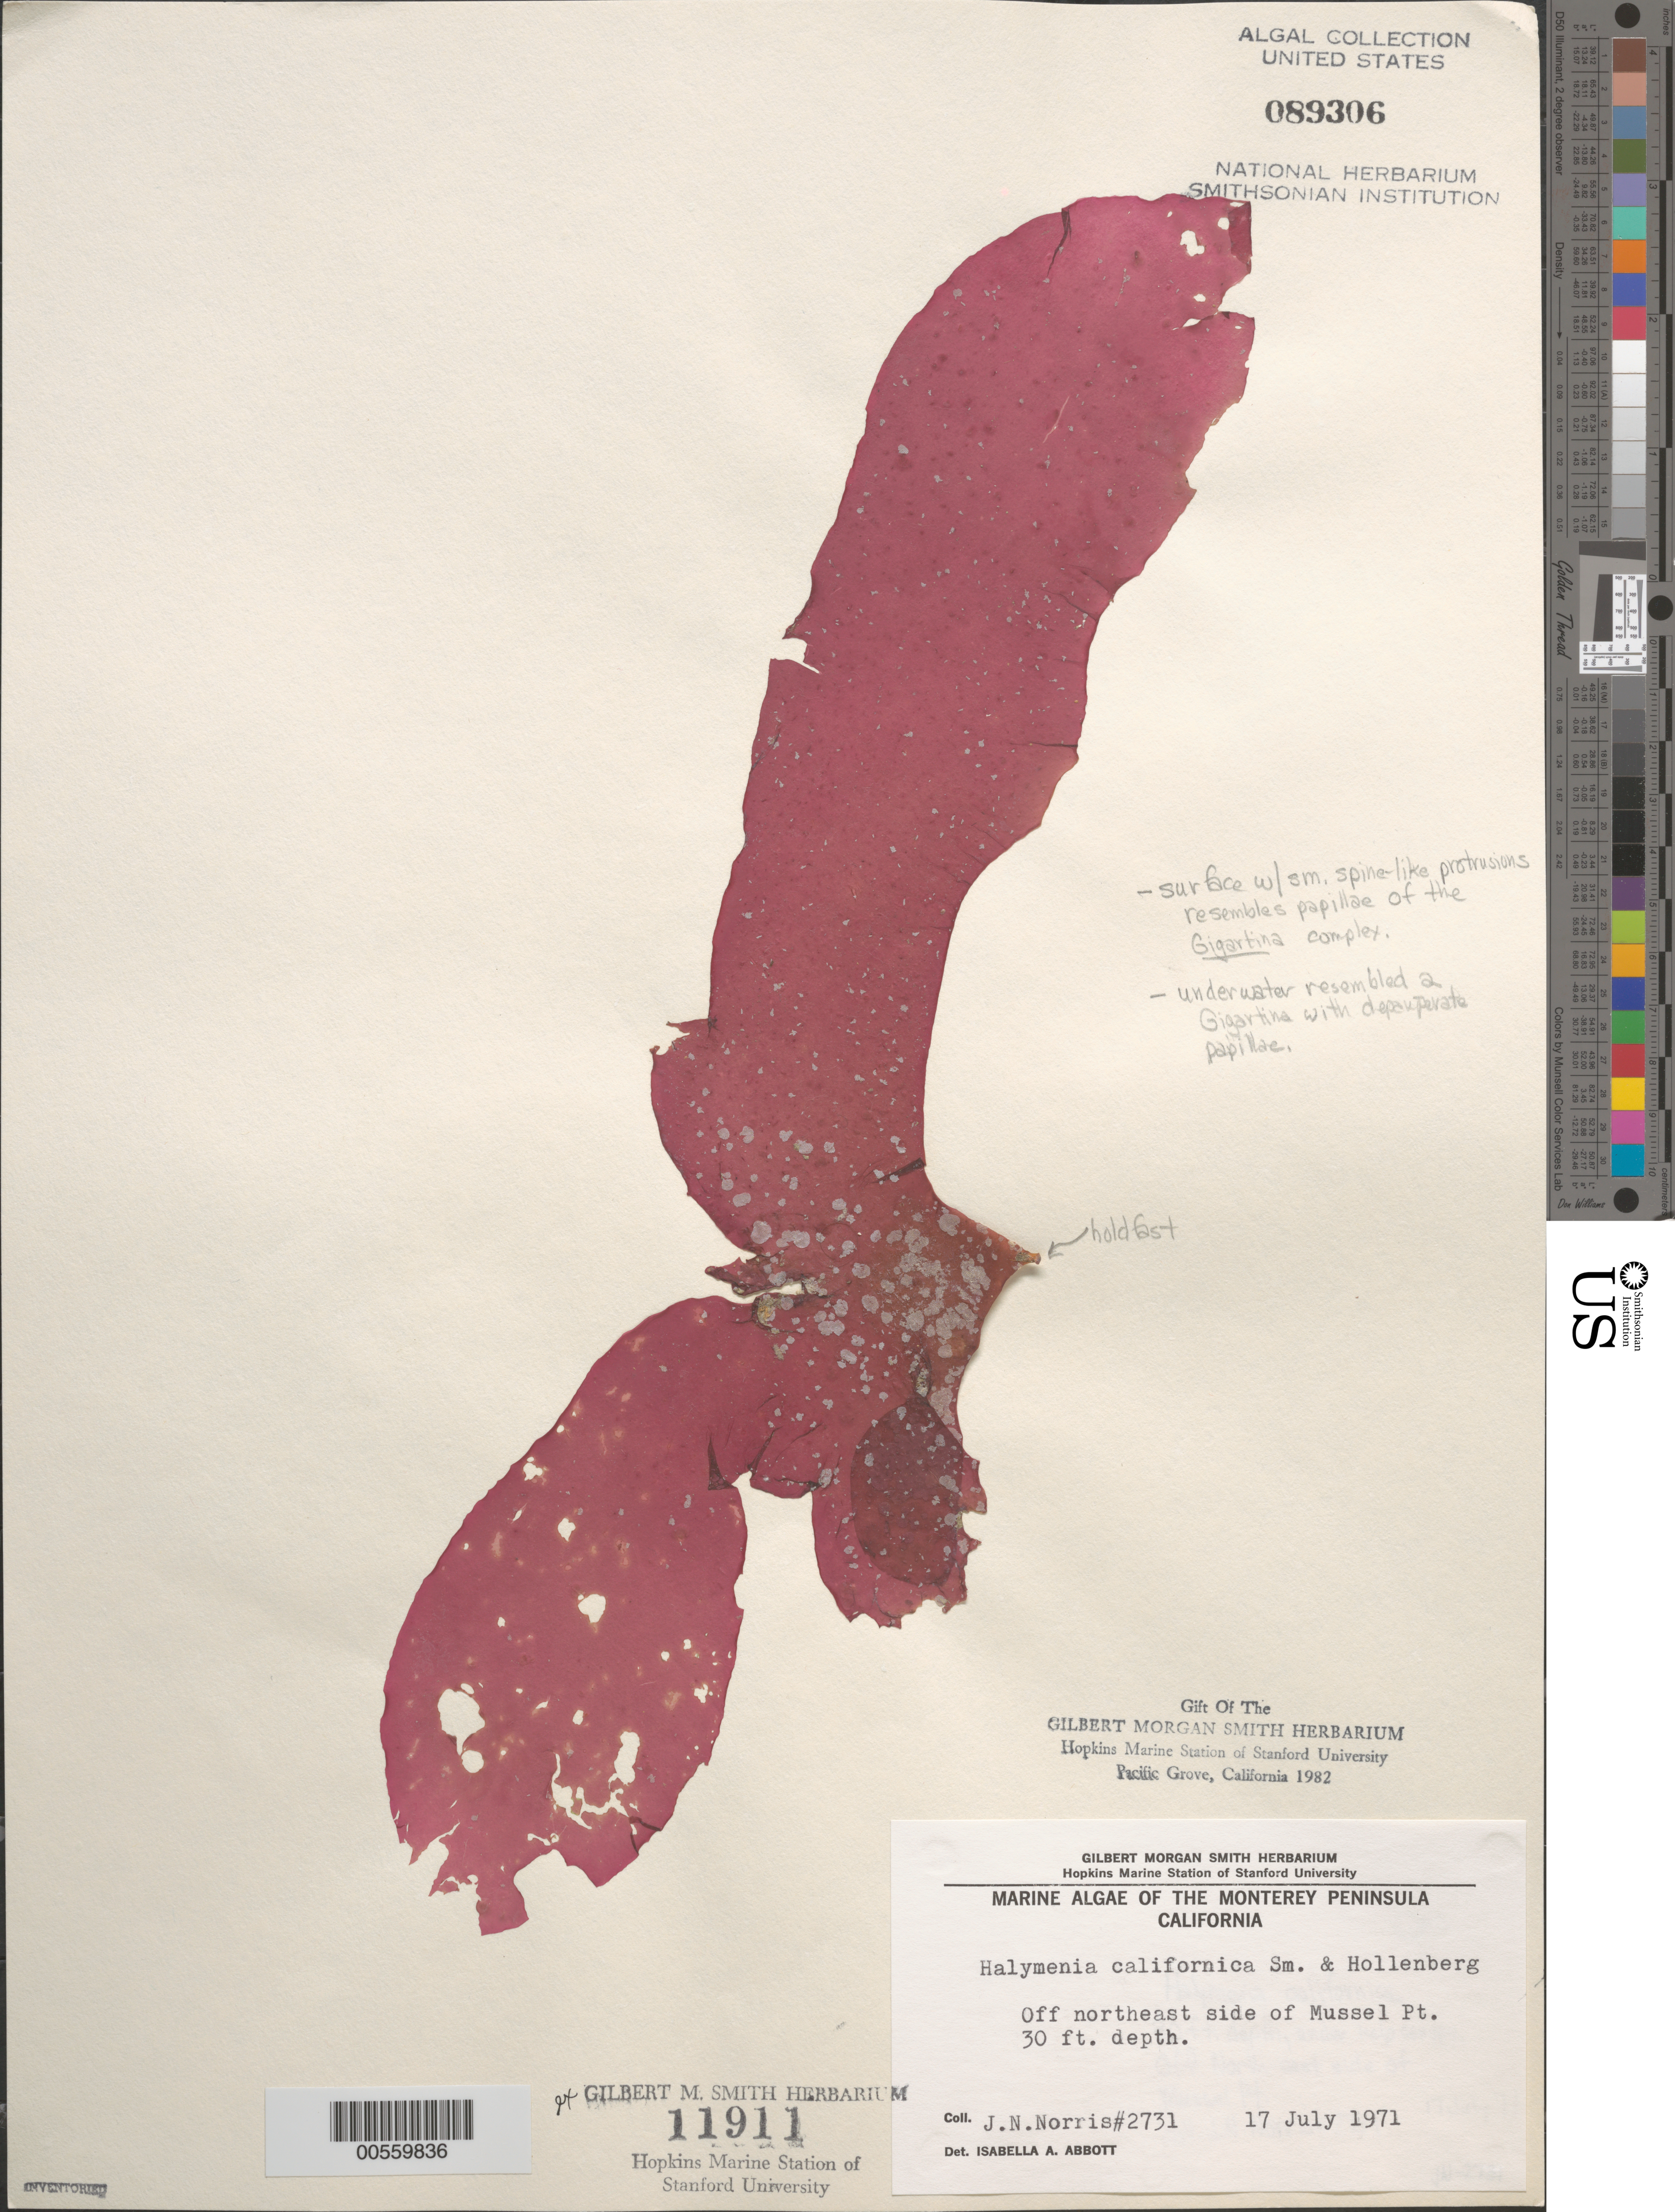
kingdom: Plantae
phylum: Rhodophyta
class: Florideophyceae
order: Halymeniales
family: Halymeniaceae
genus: Halymenia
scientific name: Halymenia californica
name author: G.M. Sm. & Hollenb.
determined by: Abbott, Isabella A.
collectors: J. N. Norris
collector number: JN-2731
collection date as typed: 17 Jul 1971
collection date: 1971-07-17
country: United States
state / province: California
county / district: Monterey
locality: Off Mussel Point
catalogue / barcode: US 89306